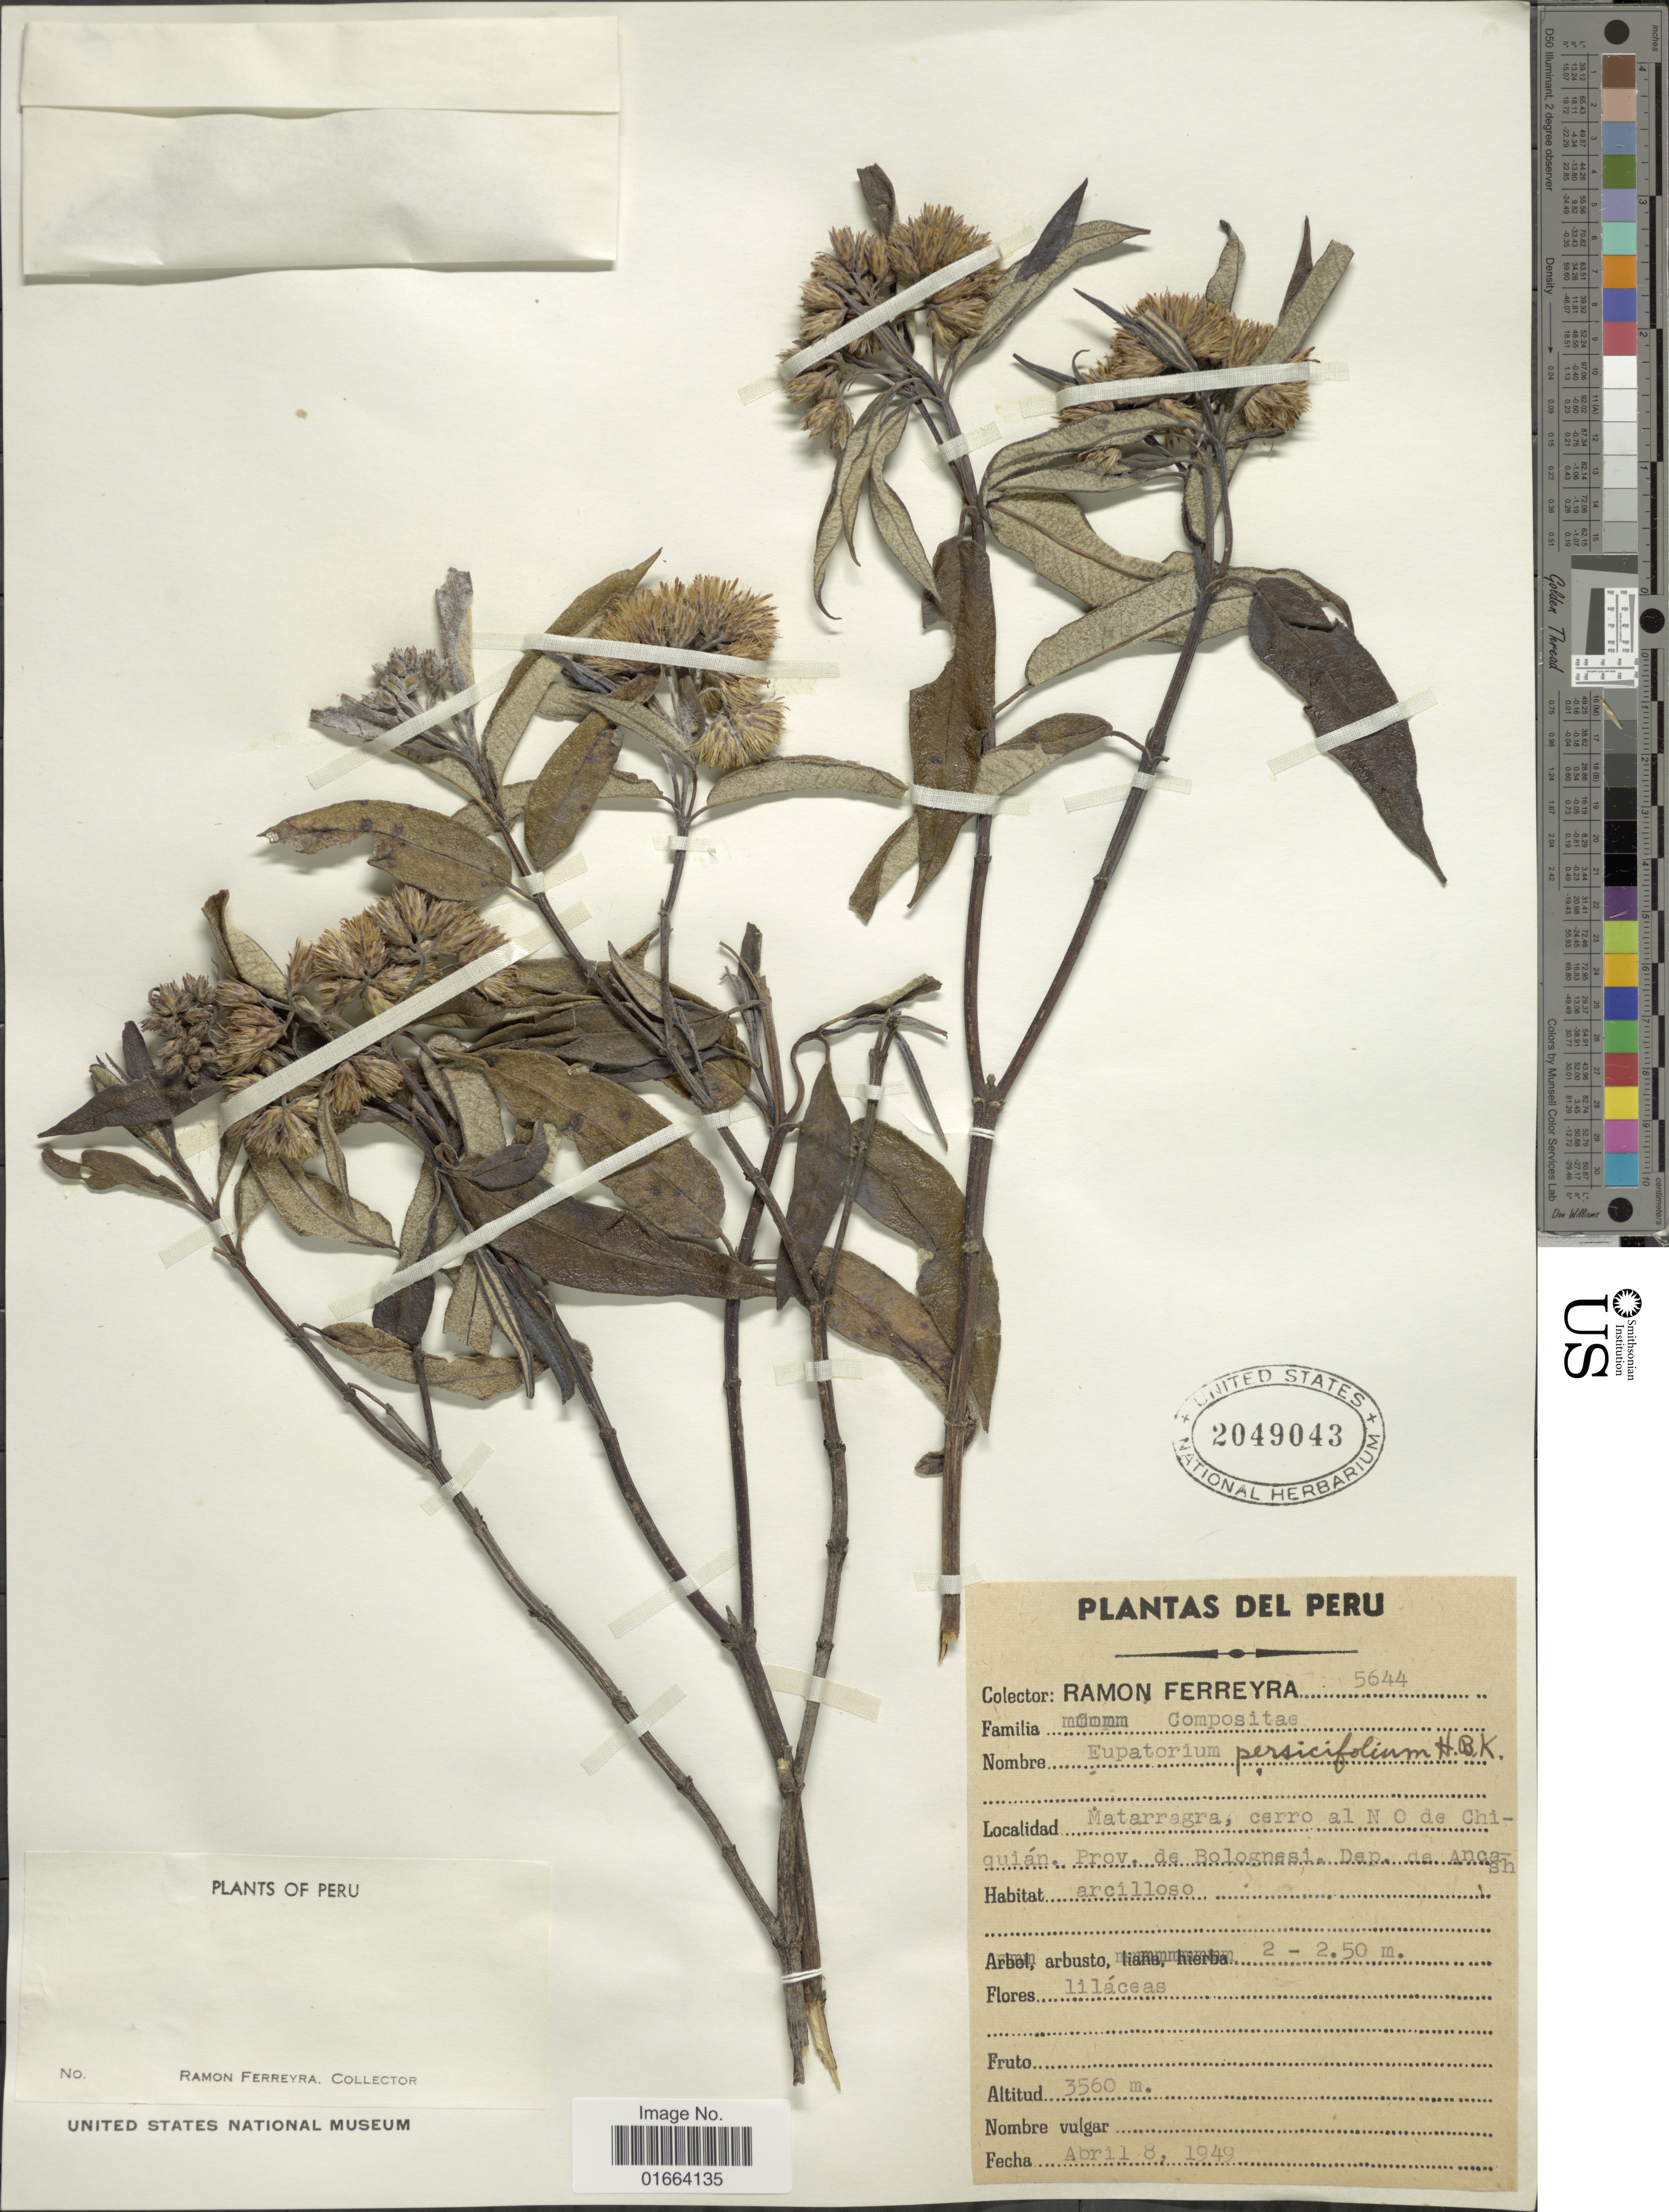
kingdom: Plantae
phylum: Tracheophyta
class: Magnoliopsida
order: Asterales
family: Asteraceae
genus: Aristeguietia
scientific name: Aristeguietia discolor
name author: (DC.) R.M. King & H. Rob.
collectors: R. A. Ferreyra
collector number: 5644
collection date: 1949-04-08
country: Peru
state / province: Ancash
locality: Matarragra, cerro al N O de Chiquián. Prov. de Bolognesi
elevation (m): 3560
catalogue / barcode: US 2048043